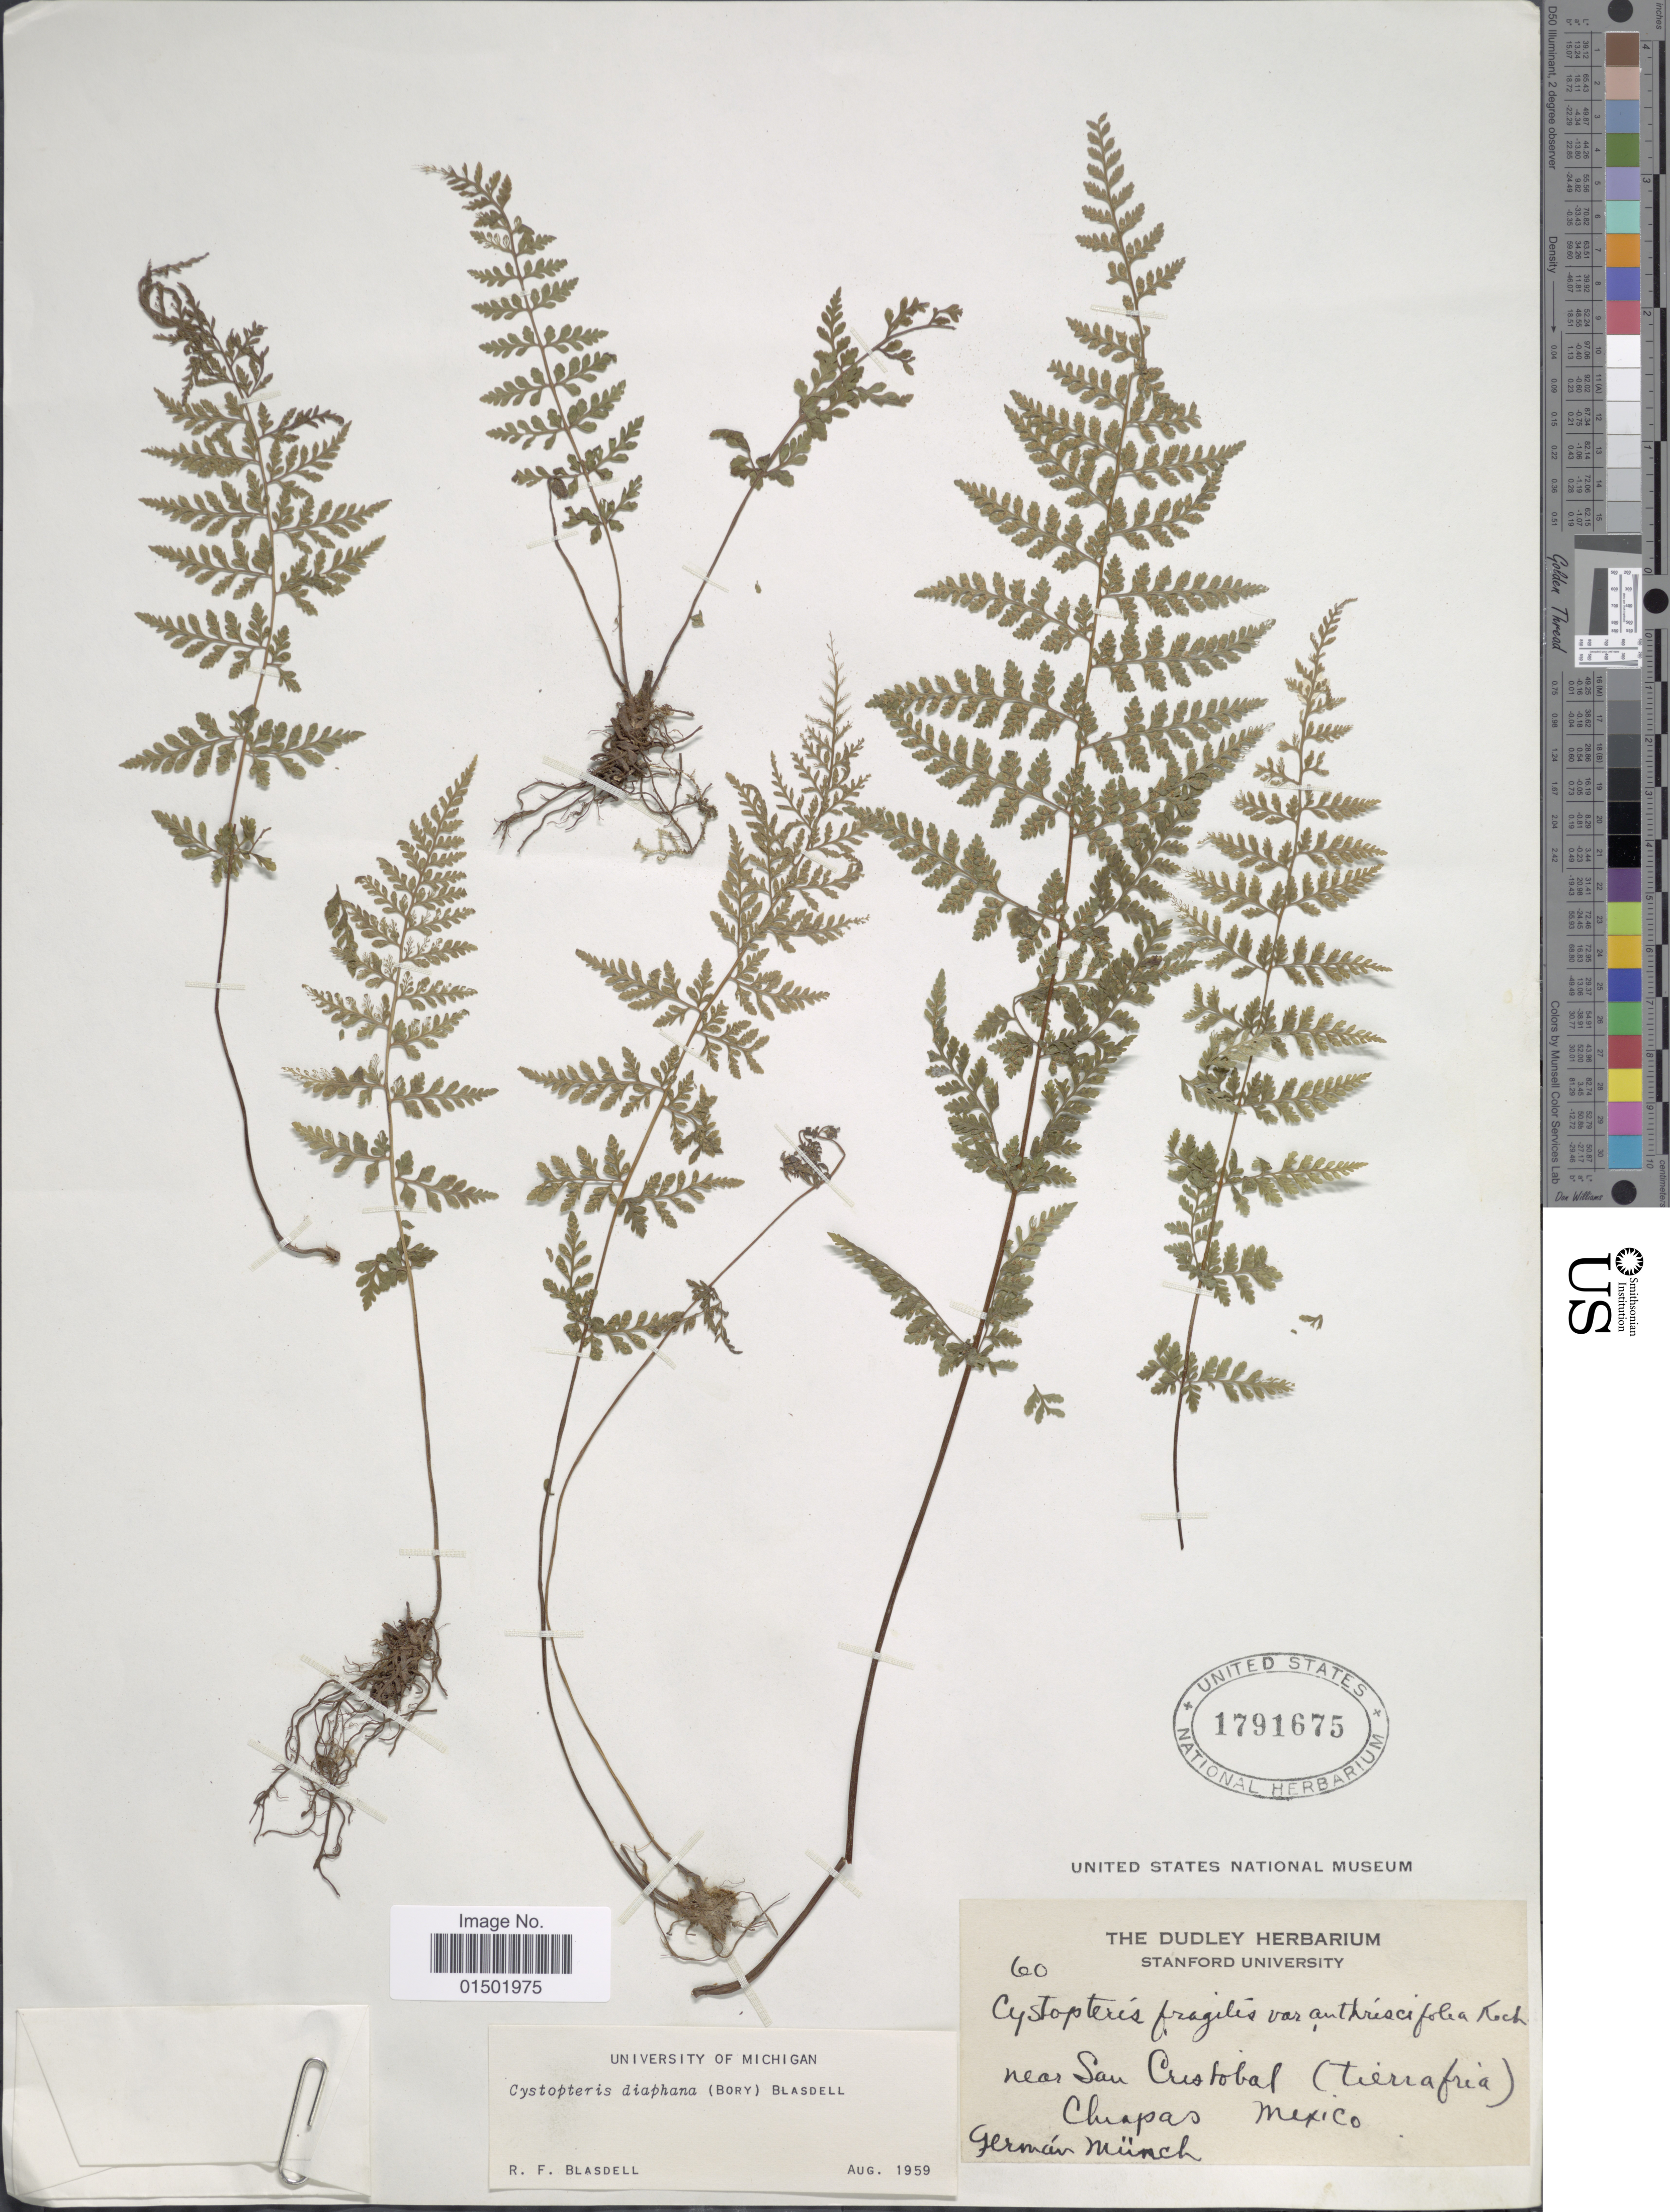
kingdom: Plantae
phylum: Tracheophyta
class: Polypodiopsida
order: Polypodiales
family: Cystopteridaceae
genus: Cystopteris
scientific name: Cystopteris diaphana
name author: (Bory) Blasdell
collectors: G. Munch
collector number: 60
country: Mexico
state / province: Chiapas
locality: Near San Cristobal (Tierrafria)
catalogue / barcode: US 1791675